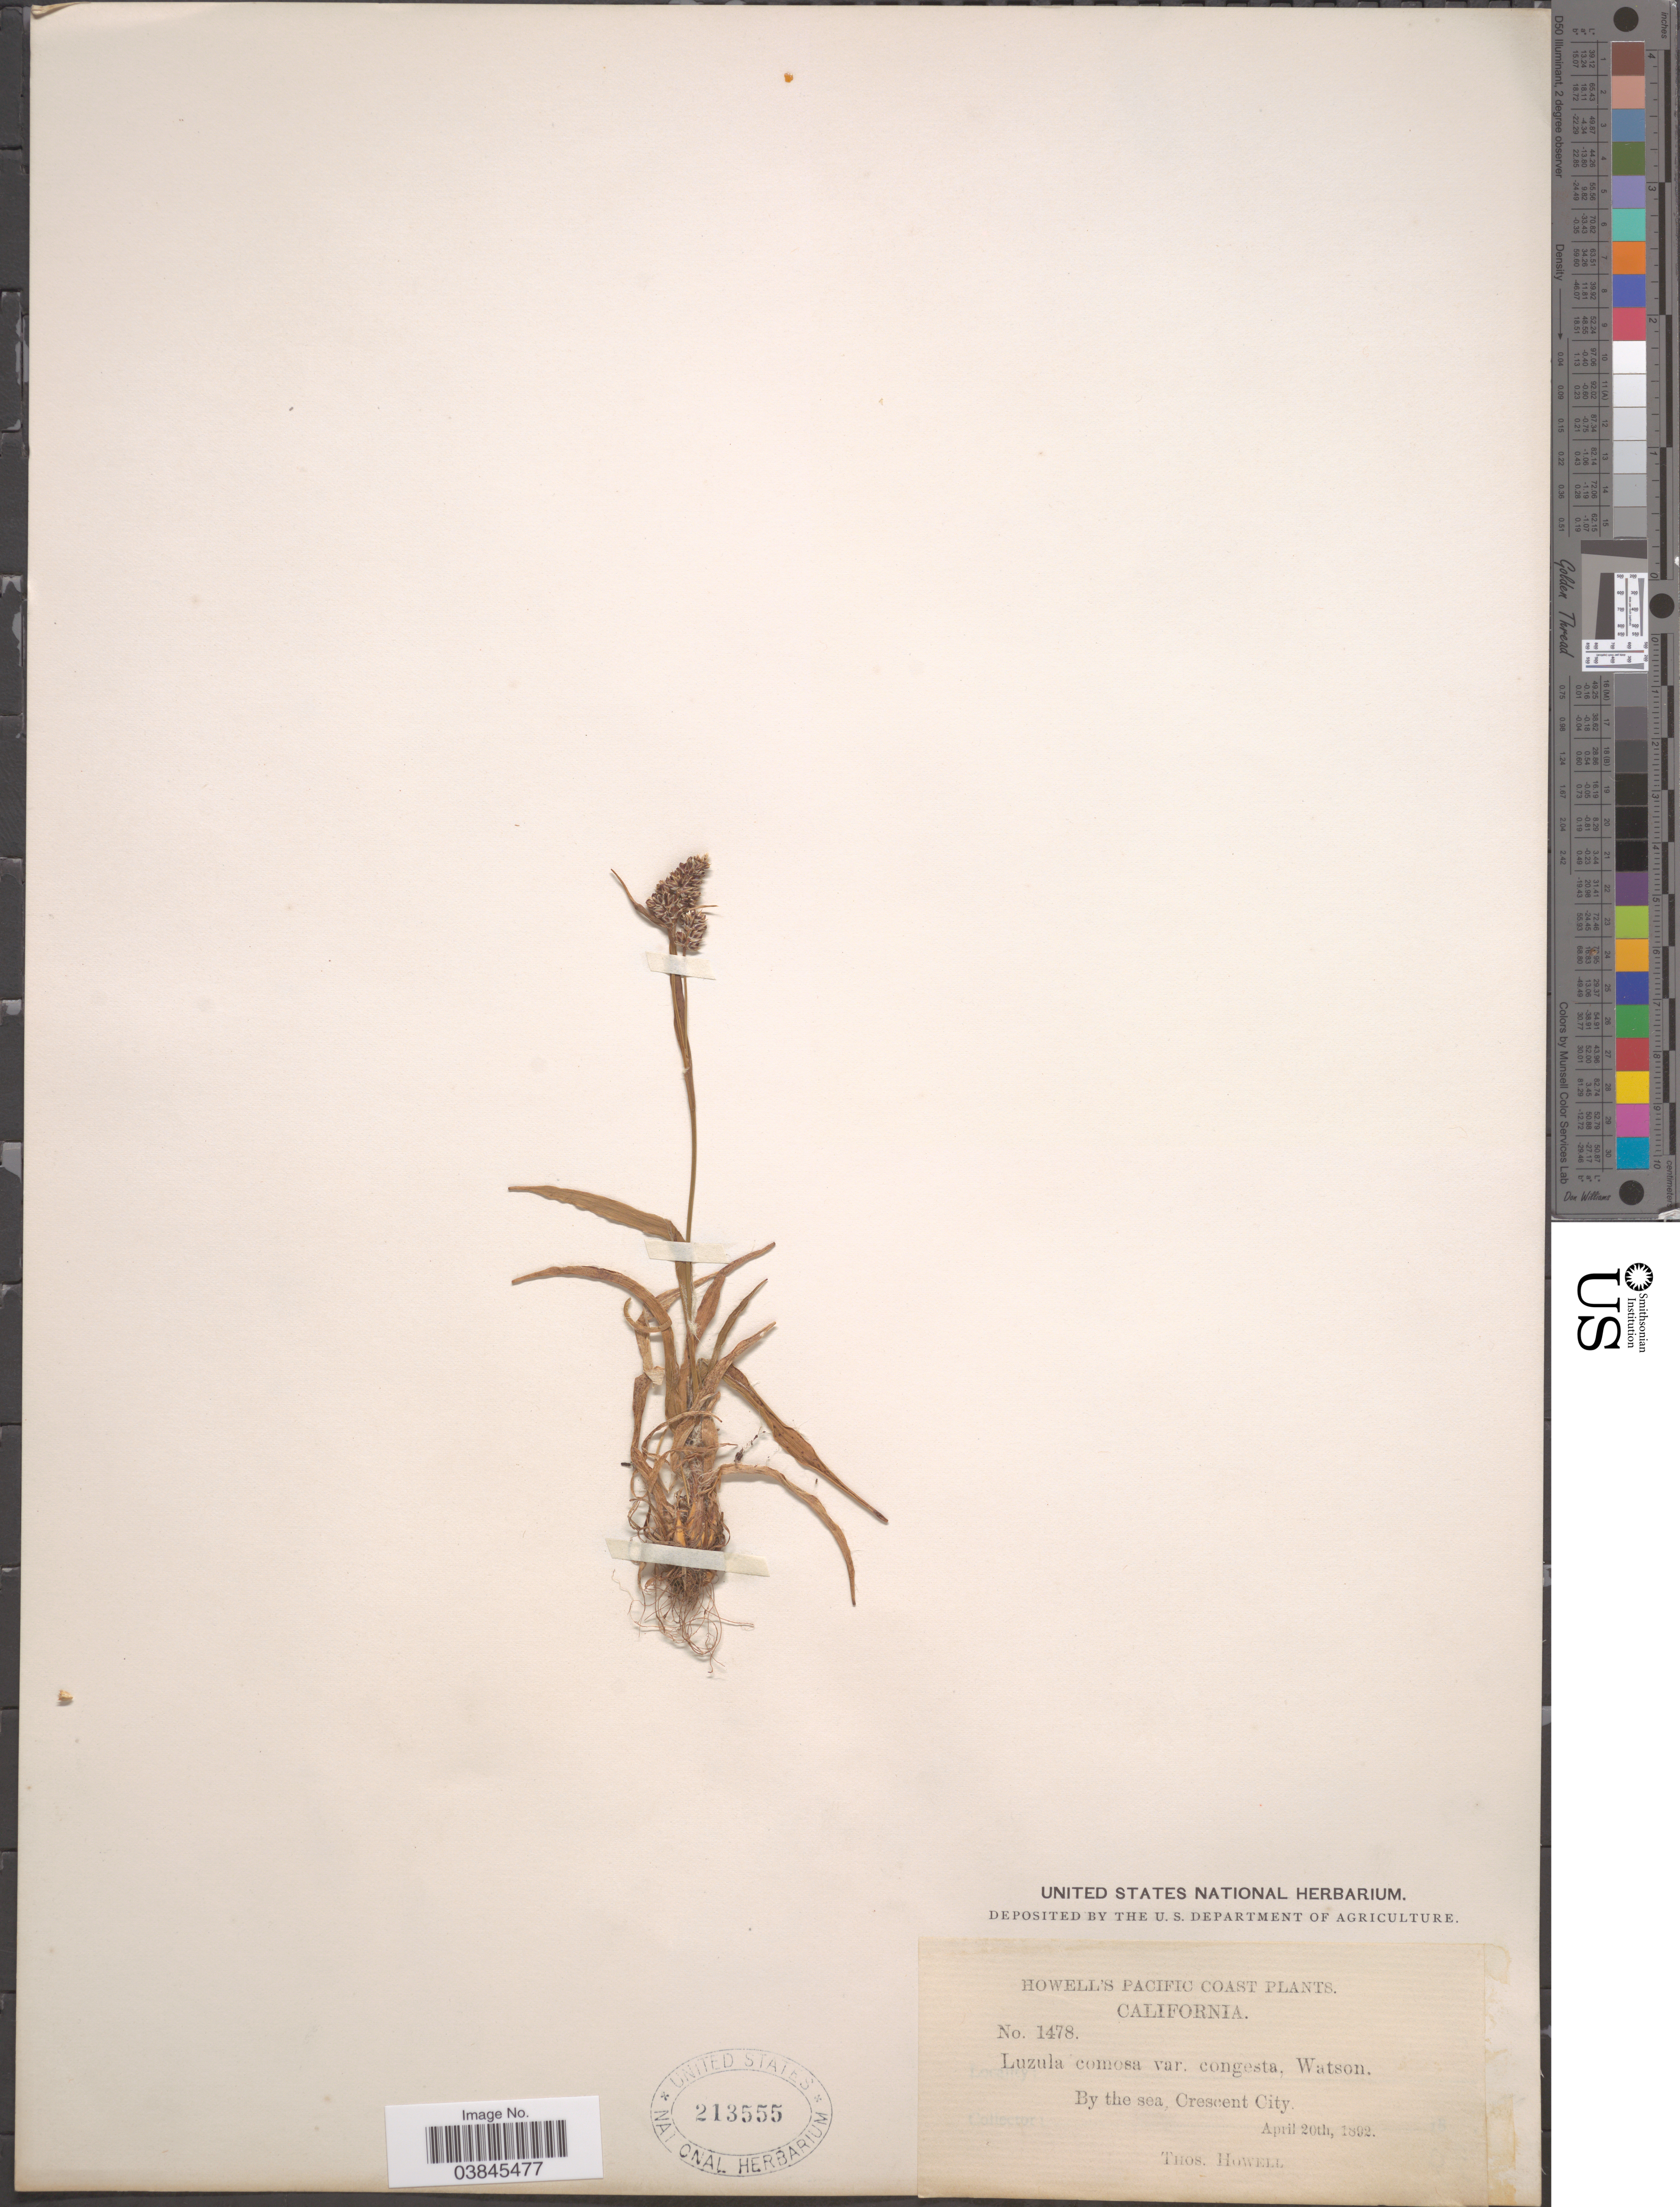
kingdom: Plantae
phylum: Tracheophyta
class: Liliopsida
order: Poales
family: Juncaceae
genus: Luzula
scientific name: Luzula campestris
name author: (L.) DC.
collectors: T. Howell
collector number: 1478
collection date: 1892-04-20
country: United States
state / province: California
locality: Pacific Coast. By the sea, Crescent City.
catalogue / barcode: US 213555